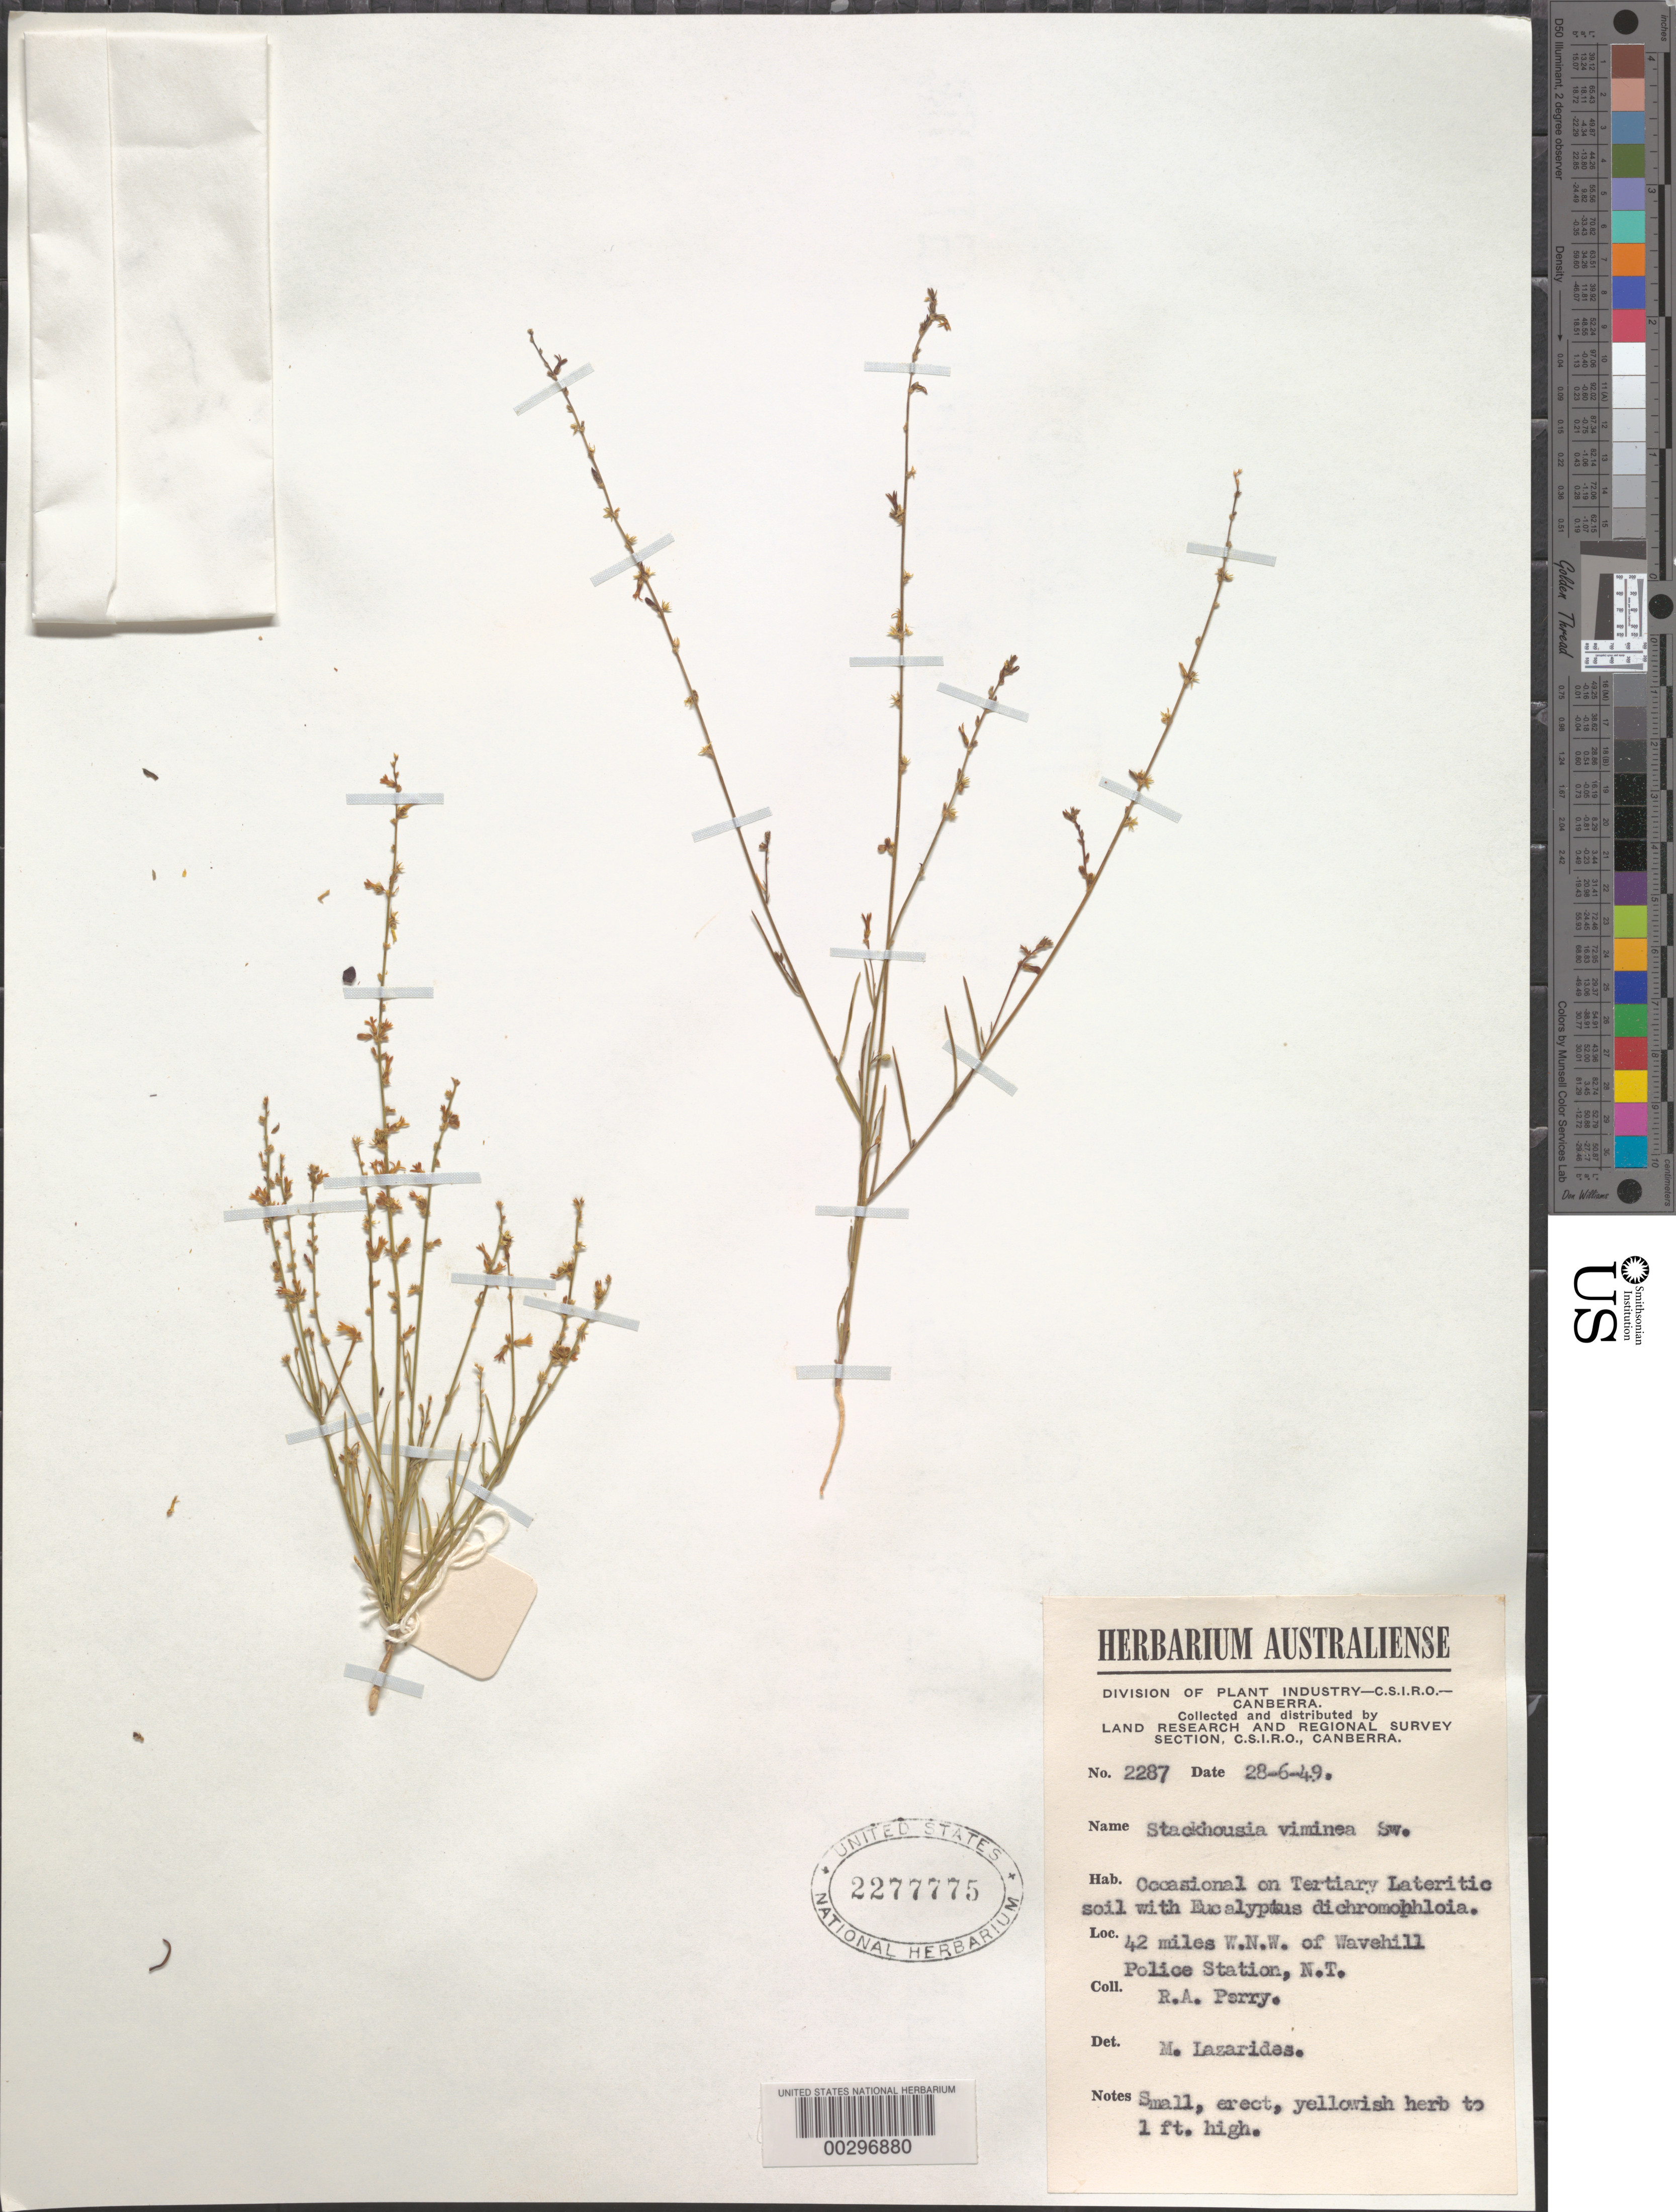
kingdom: Plantae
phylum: Tracheophyta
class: Magnoliopsida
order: Celastrales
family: Celastraceae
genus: Stackhousia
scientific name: Stackhousia viminea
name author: Small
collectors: Perry, R. A.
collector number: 2287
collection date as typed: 28 Jun 1949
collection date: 1949-06-28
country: Australia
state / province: Northern Territory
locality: Wnw of wavehill police station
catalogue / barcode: US 2277775